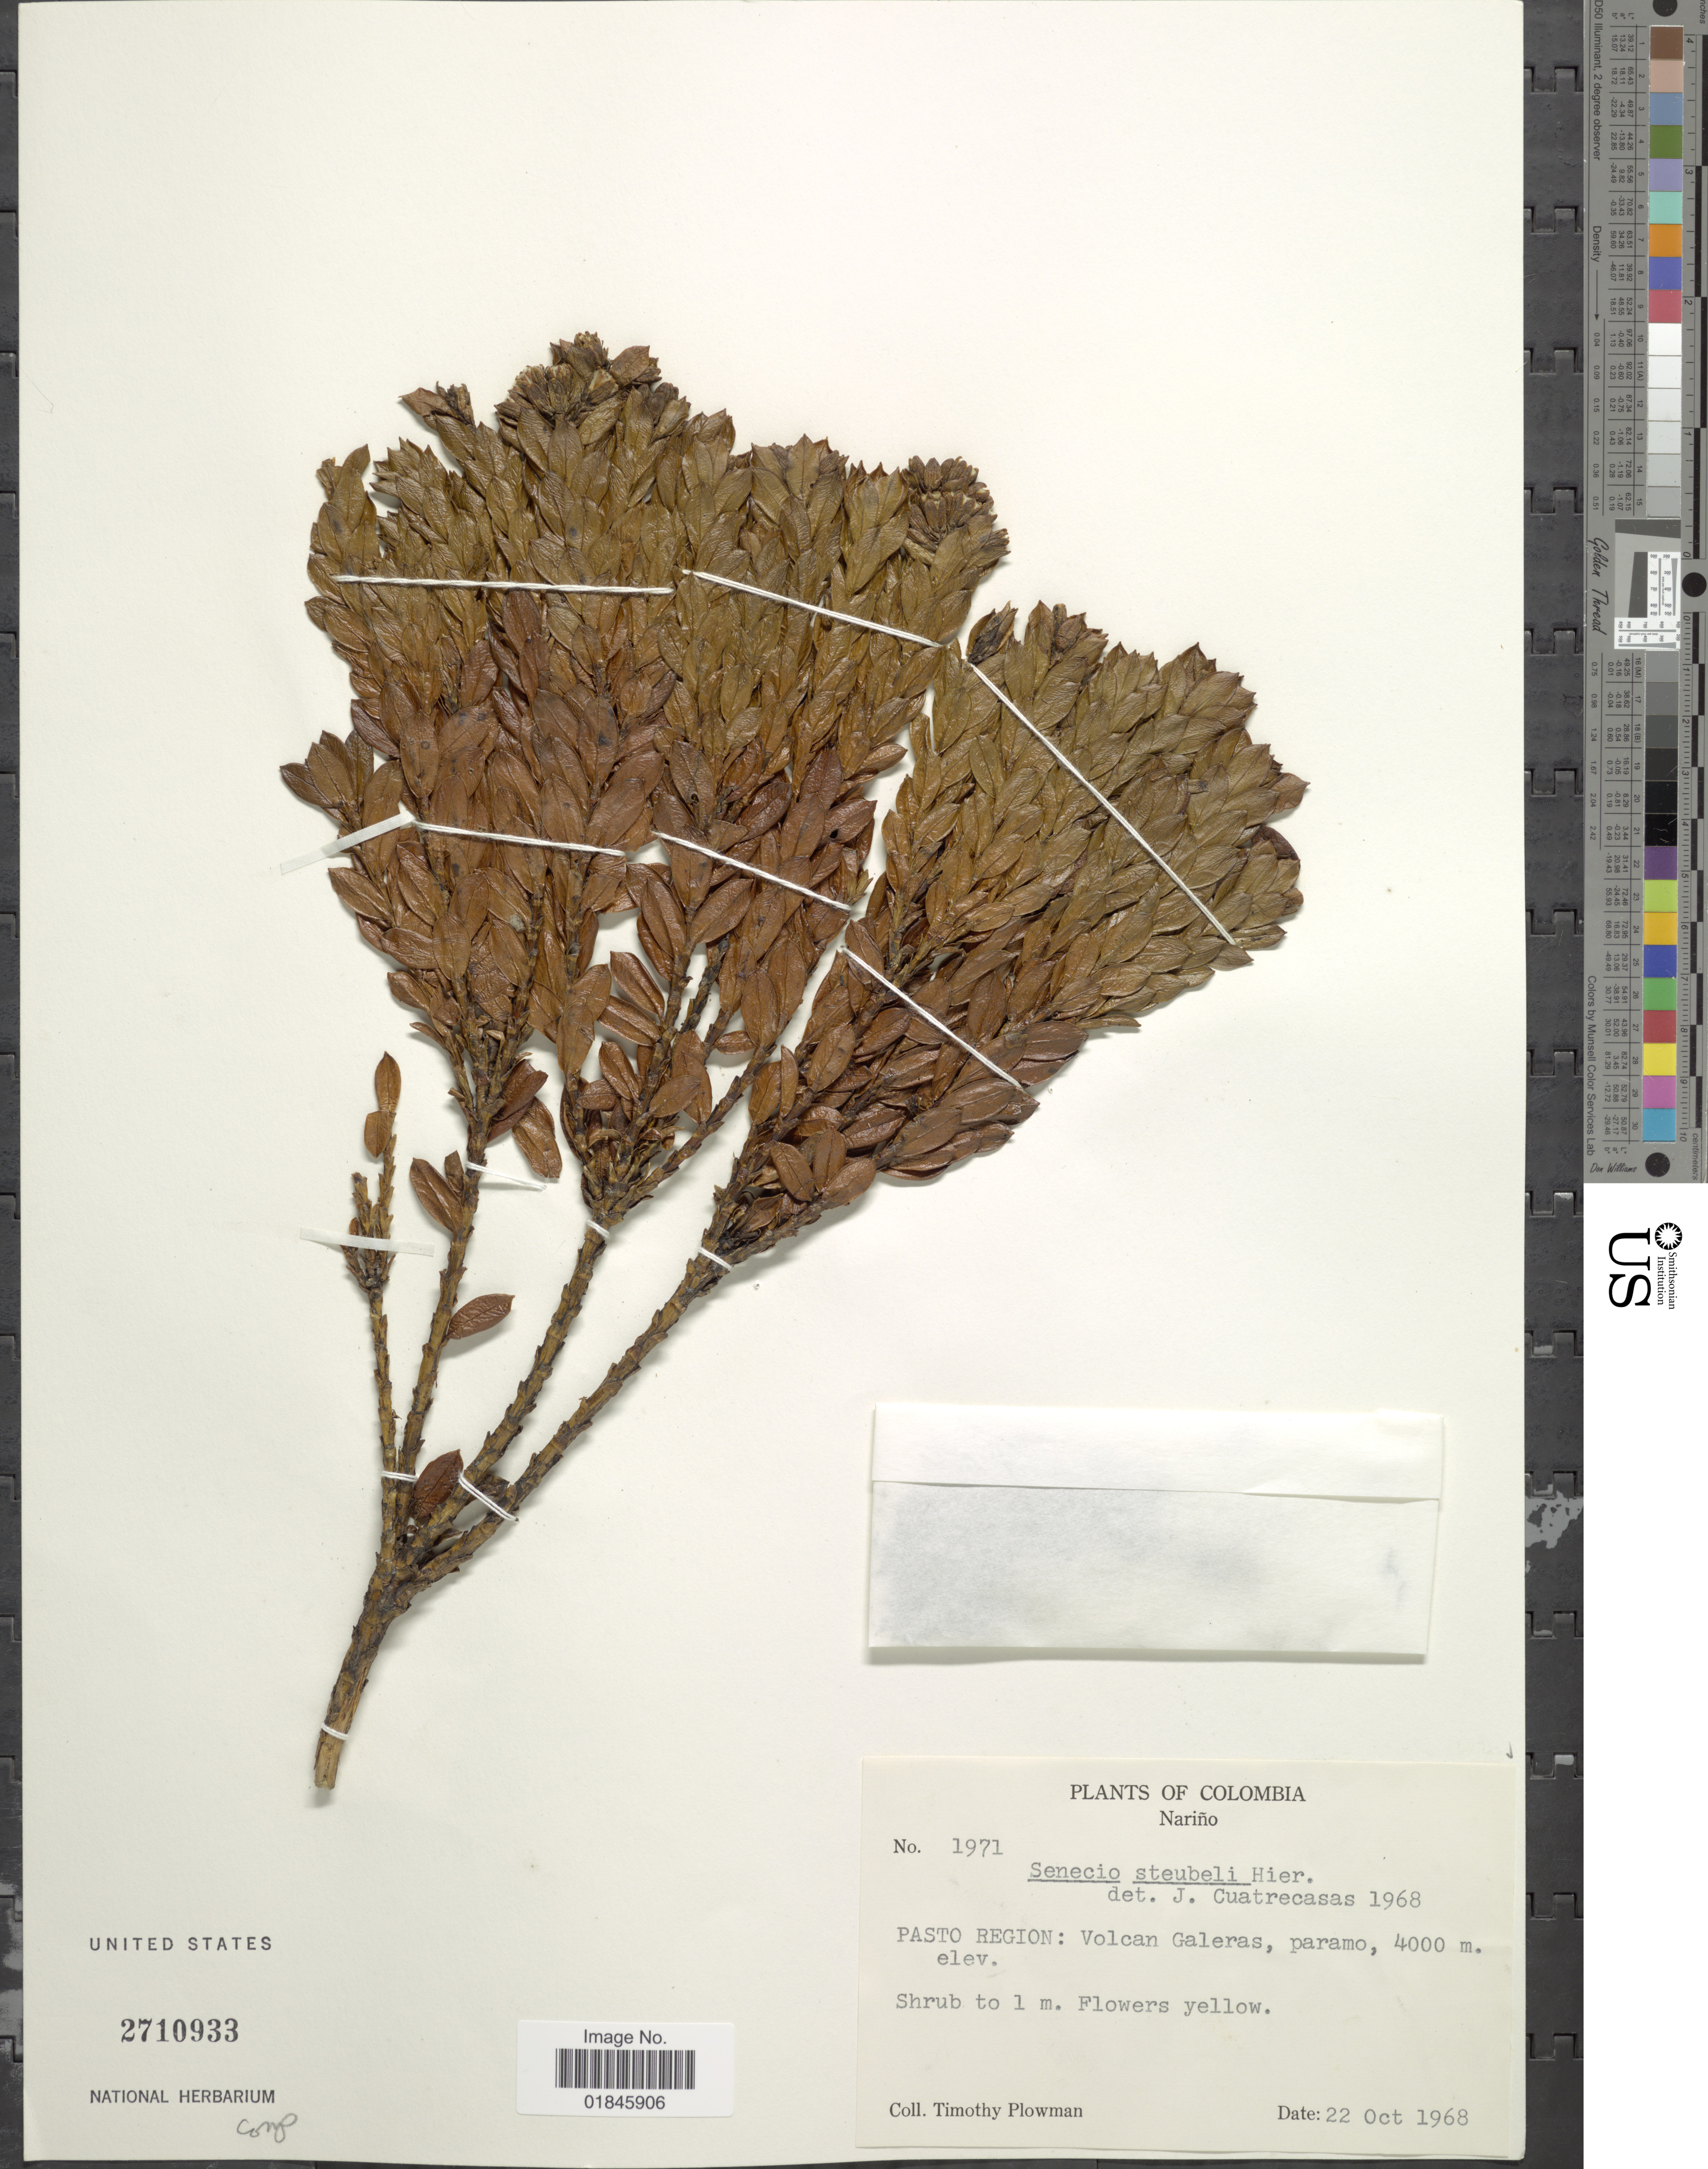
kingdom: Plantae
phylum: Tracheophyta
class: Magnoliopsida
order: Asterales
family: Asteraceae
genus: Pentacalia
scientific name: Pentacalia steubelii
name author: (Hieron.) Cuatrec.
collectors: T. Plowman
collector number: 1971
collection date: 1968-10-22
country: Colombia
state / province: Nariño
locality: Pasto Region: Volcan Galeras, paramo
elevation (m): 4000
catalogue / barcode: US 2710933